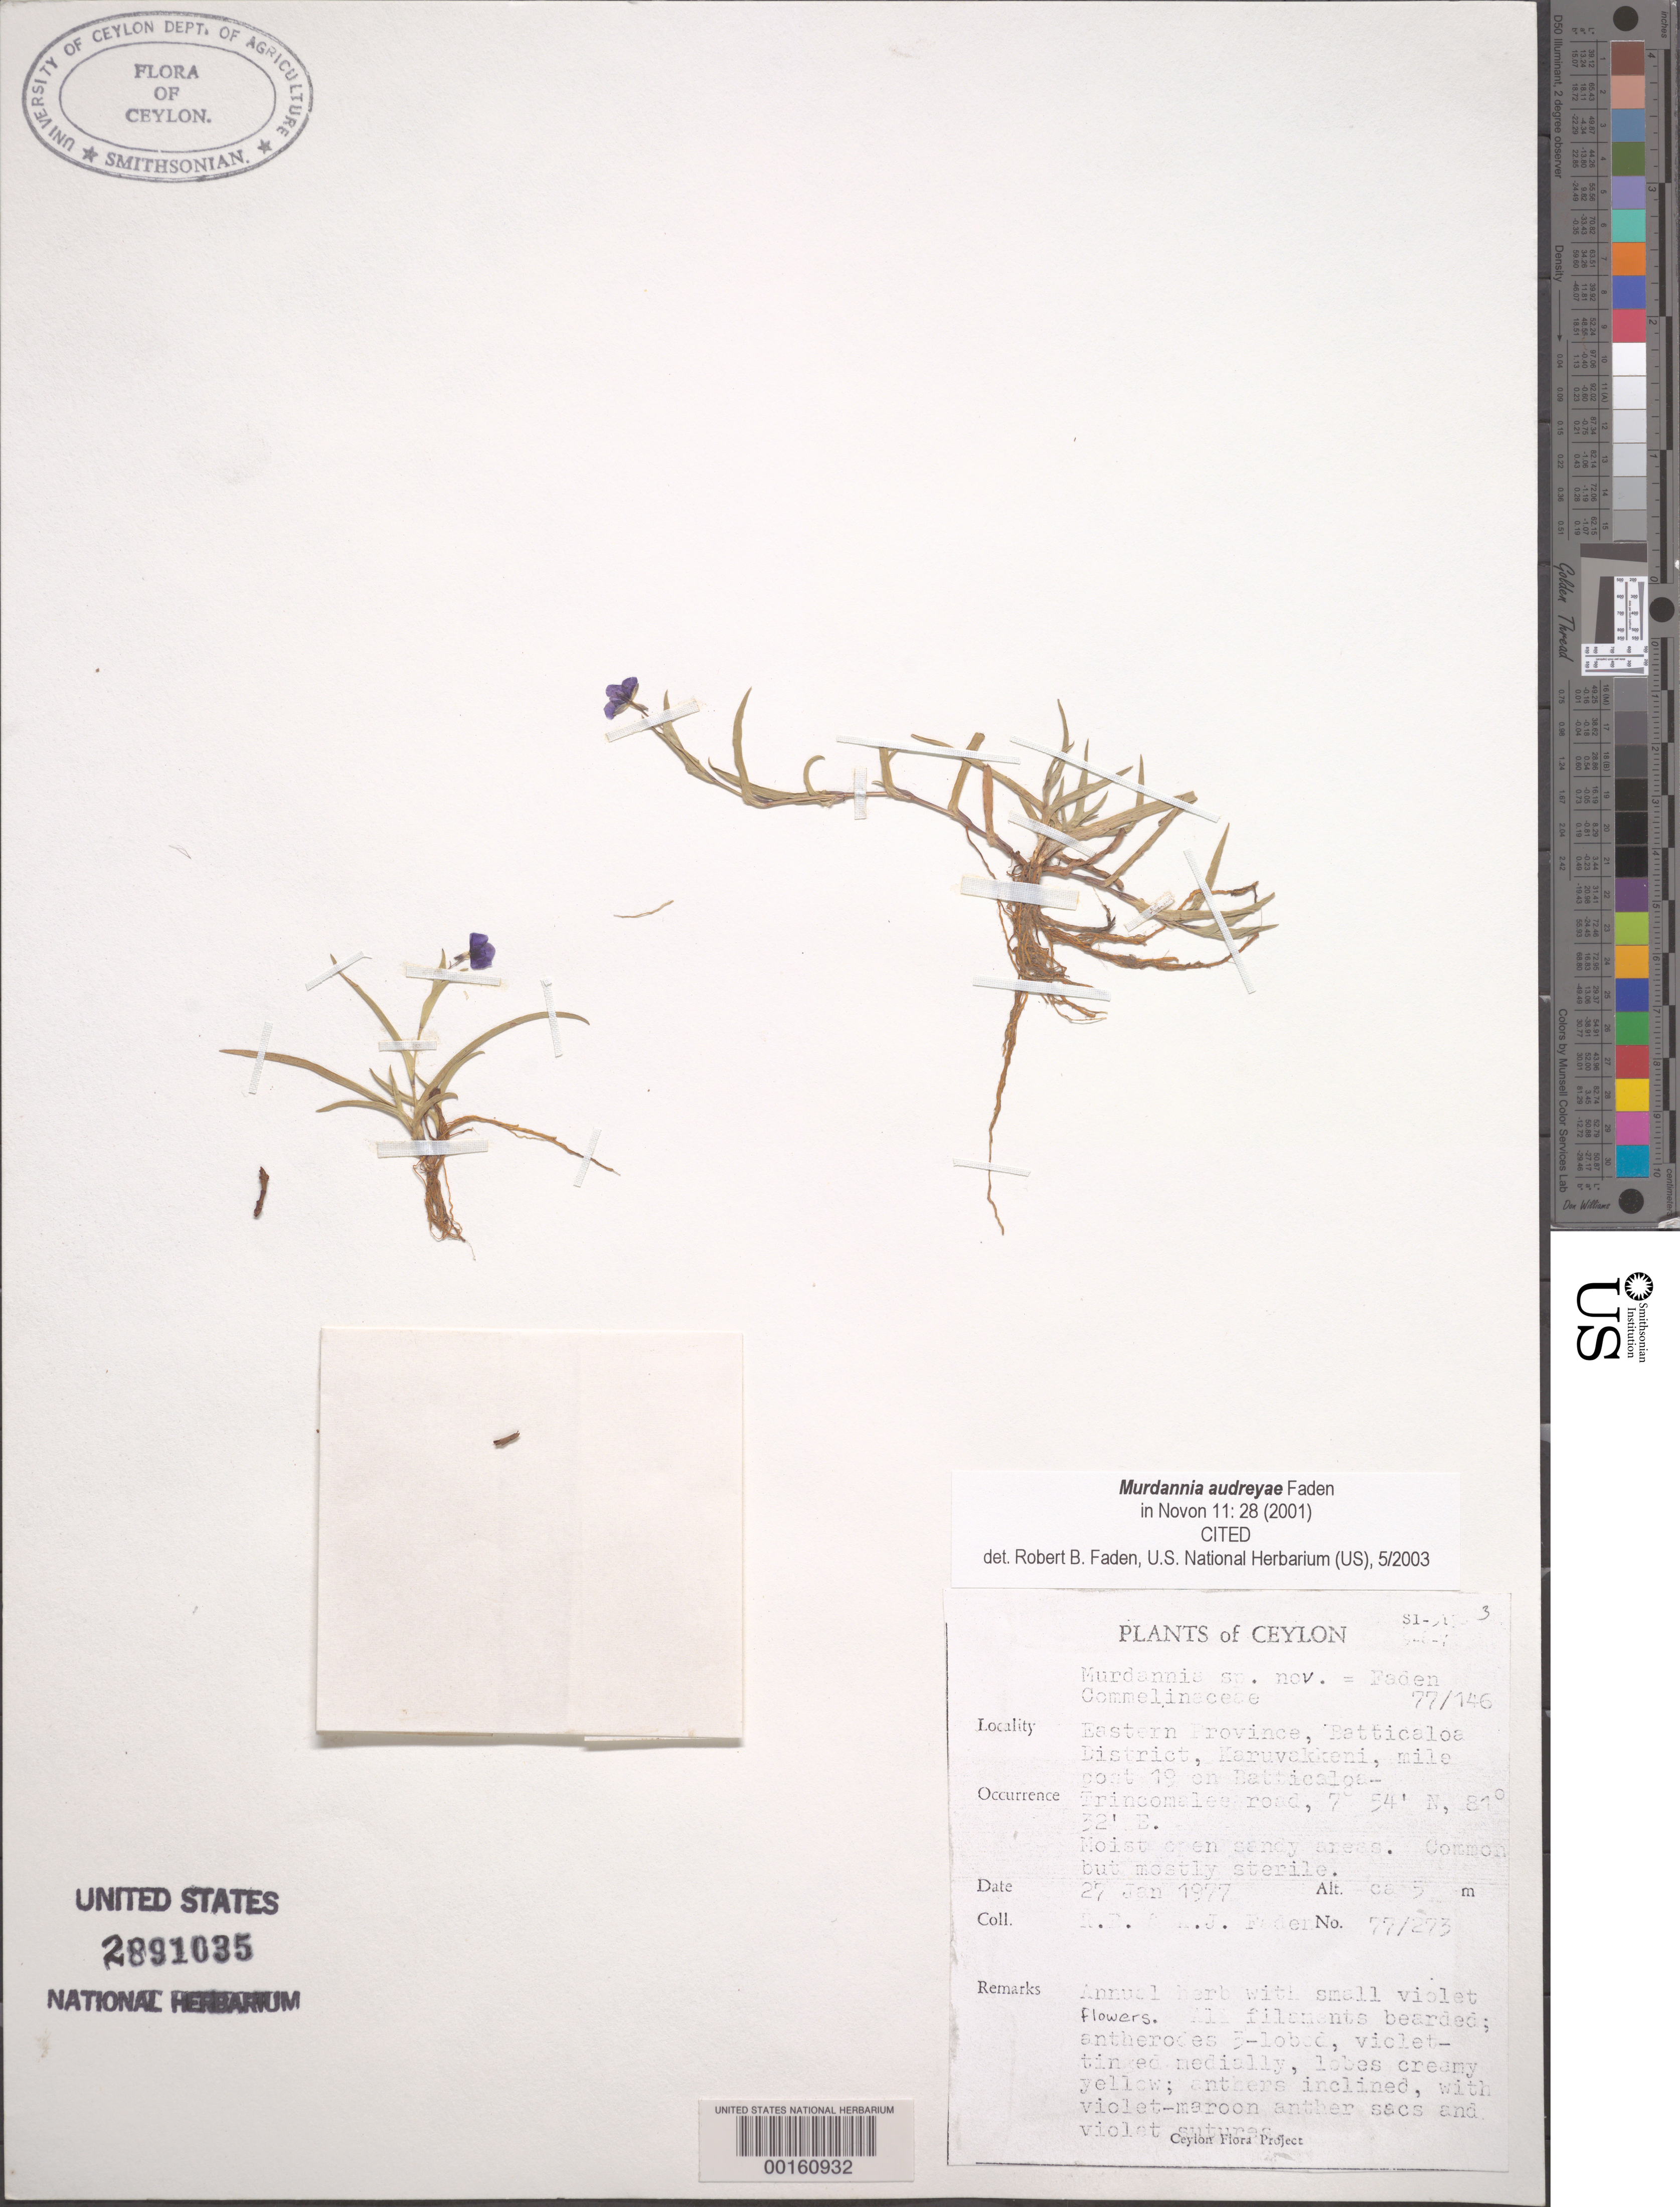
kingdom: Plantae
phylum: Tracheophyta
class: Liliopsida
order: Commelinales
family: Commelinaceae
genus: Murdannia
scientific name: Murdannia sp.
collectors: R. B. Faden & A. J. Faden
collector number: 77/273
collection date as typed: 27 Jan 1977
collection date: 1977-01-27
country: Sri Lanka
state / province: Eastern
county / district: Batticaloa Dist.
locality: Karuvakkeni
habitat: Moist open sandy areas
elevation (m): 5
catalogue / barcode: US 2891035